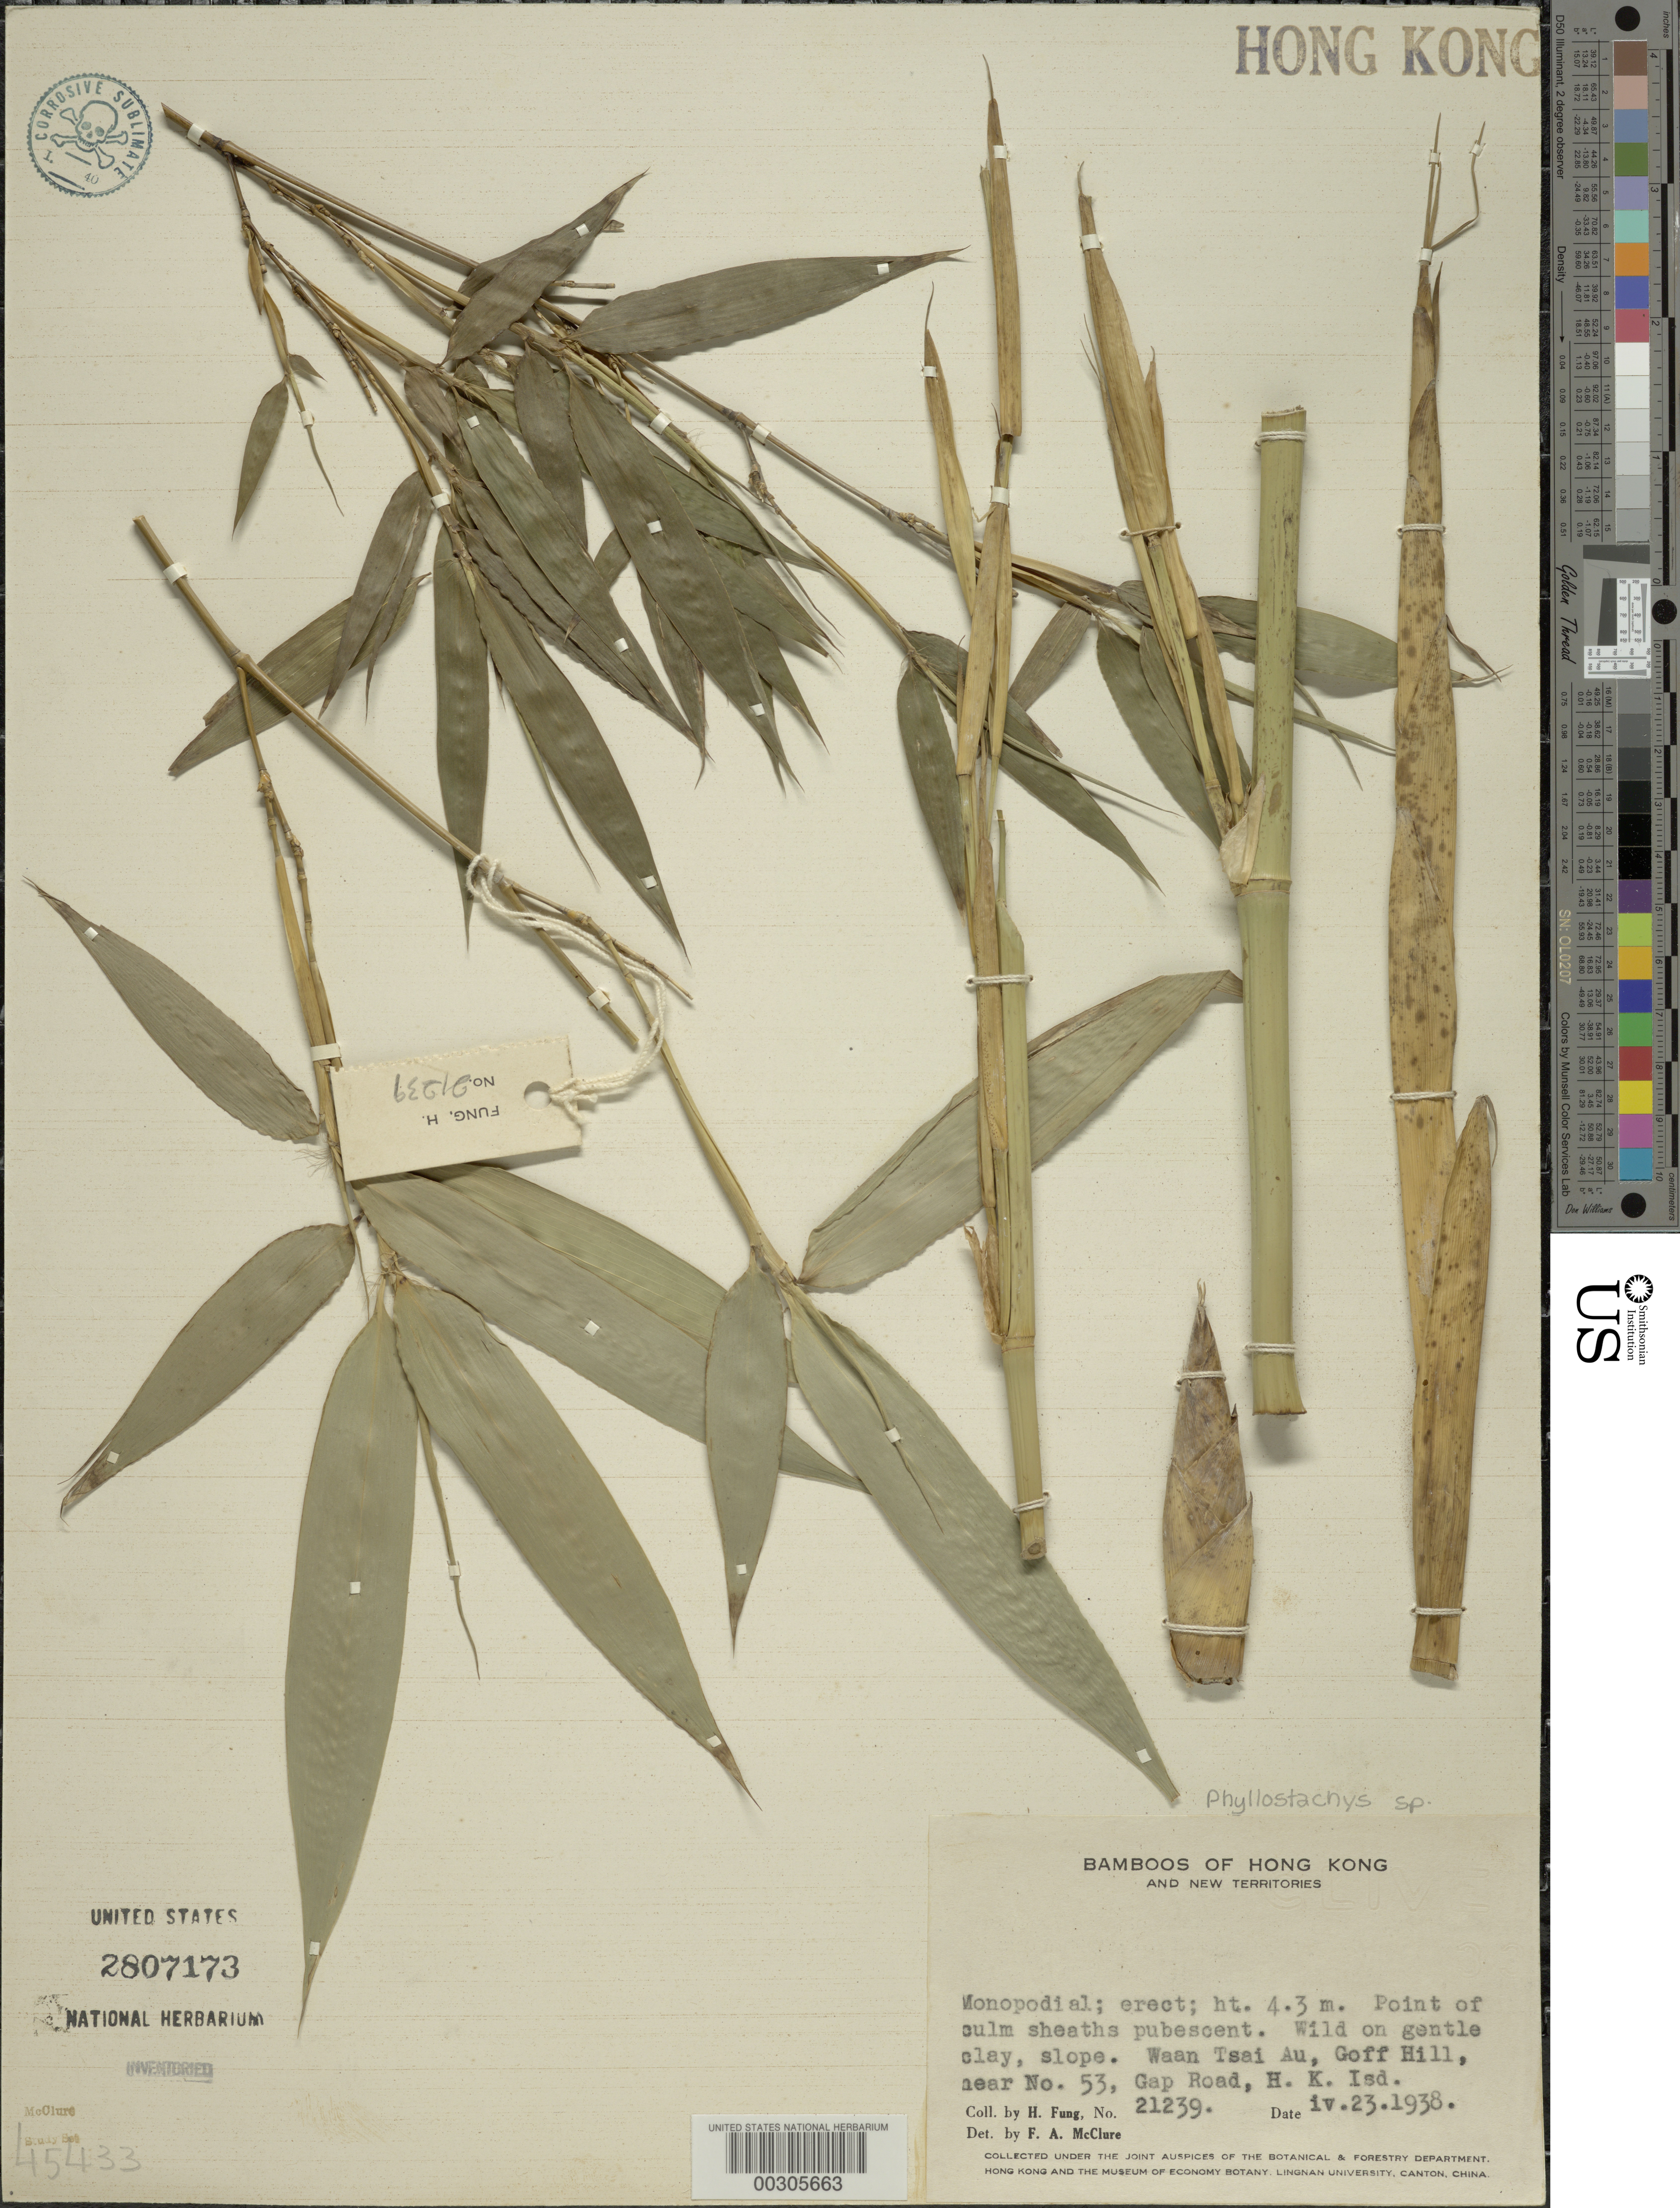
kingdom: Plantae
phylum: Tracheophyta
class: Liliopsida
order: Poales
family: Poaceae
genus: Phyllostachys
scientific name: Phyllostachys sp.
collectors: H. L. Fung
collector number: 21239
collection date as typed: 23 Apr 1938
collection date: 1938-04-23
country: China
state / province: Hong Kong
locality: Gap rd., goff hill, waan tsai au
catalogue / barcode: US 2807173